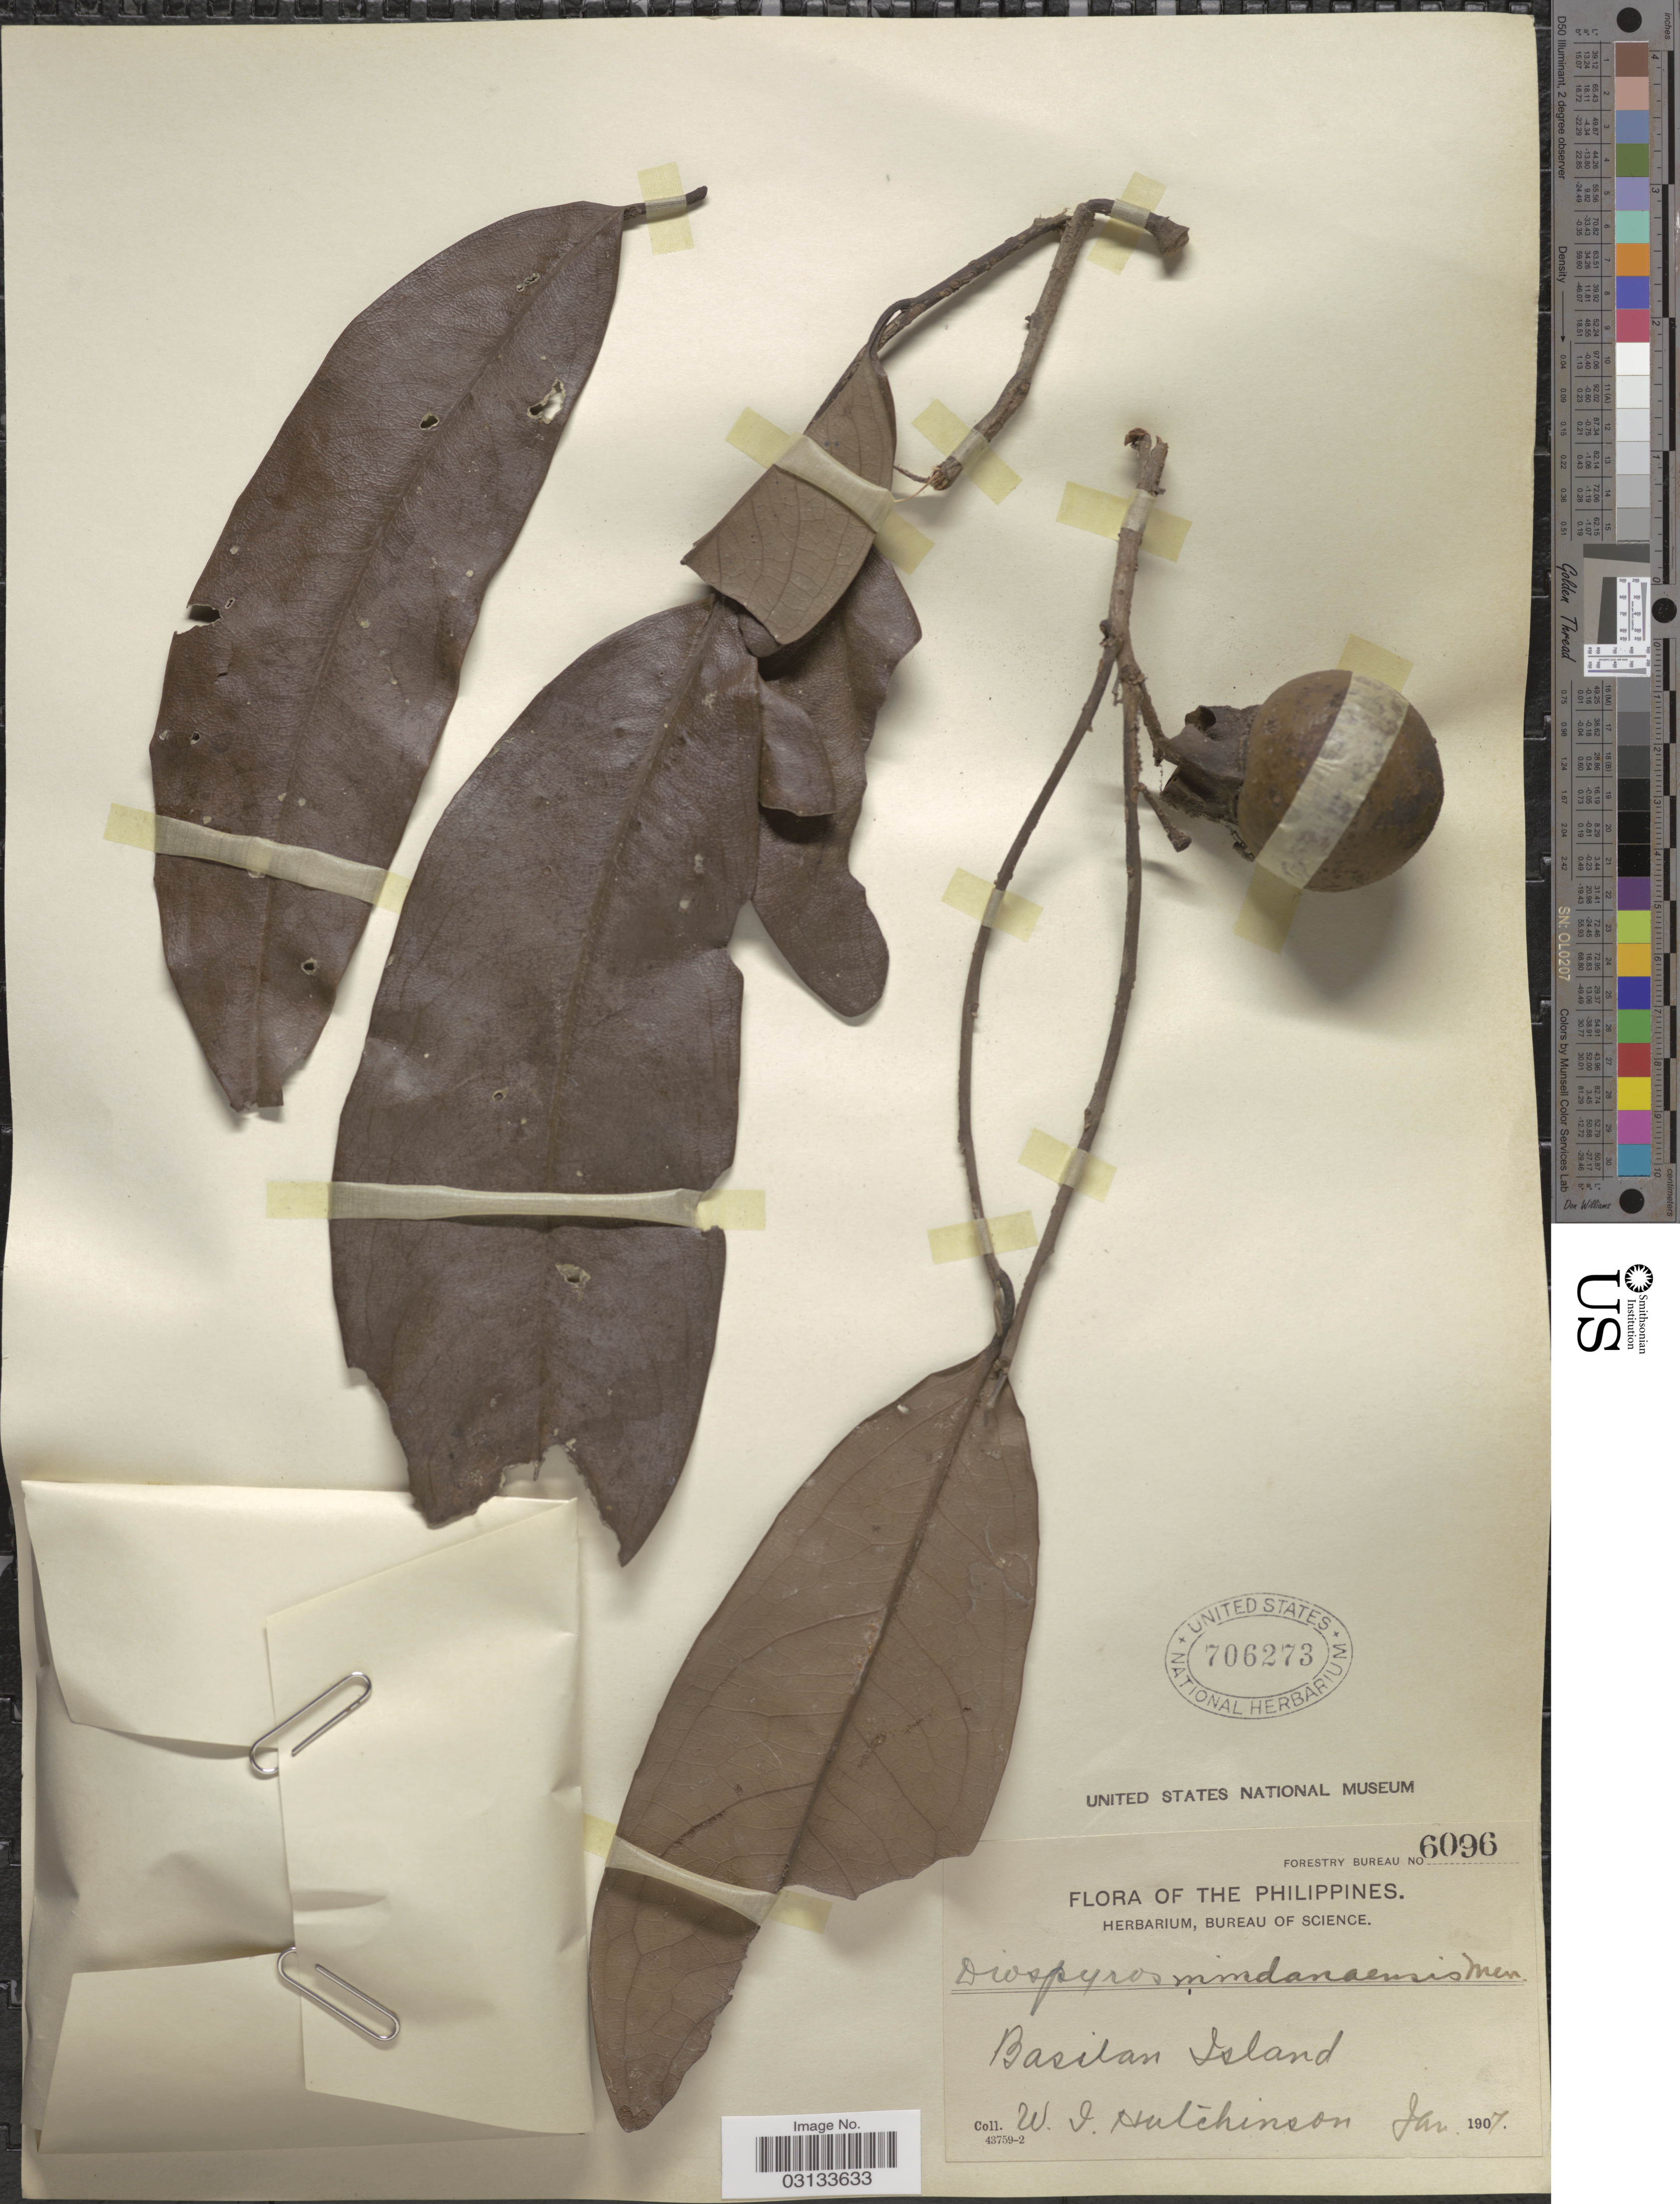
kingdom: Plantae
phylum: Tracheophyta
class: Magnoliopsida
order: Ericales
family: Ebenaceae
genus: Diospyros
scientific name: Diospyros mindanaensis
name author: Merr.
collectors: W. I. Hutchinson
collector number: Forestry Bureau 6096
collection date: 1907-01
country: Philippines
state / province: Muslim Mindanao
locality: Basilan Island.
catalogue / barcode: US 706273